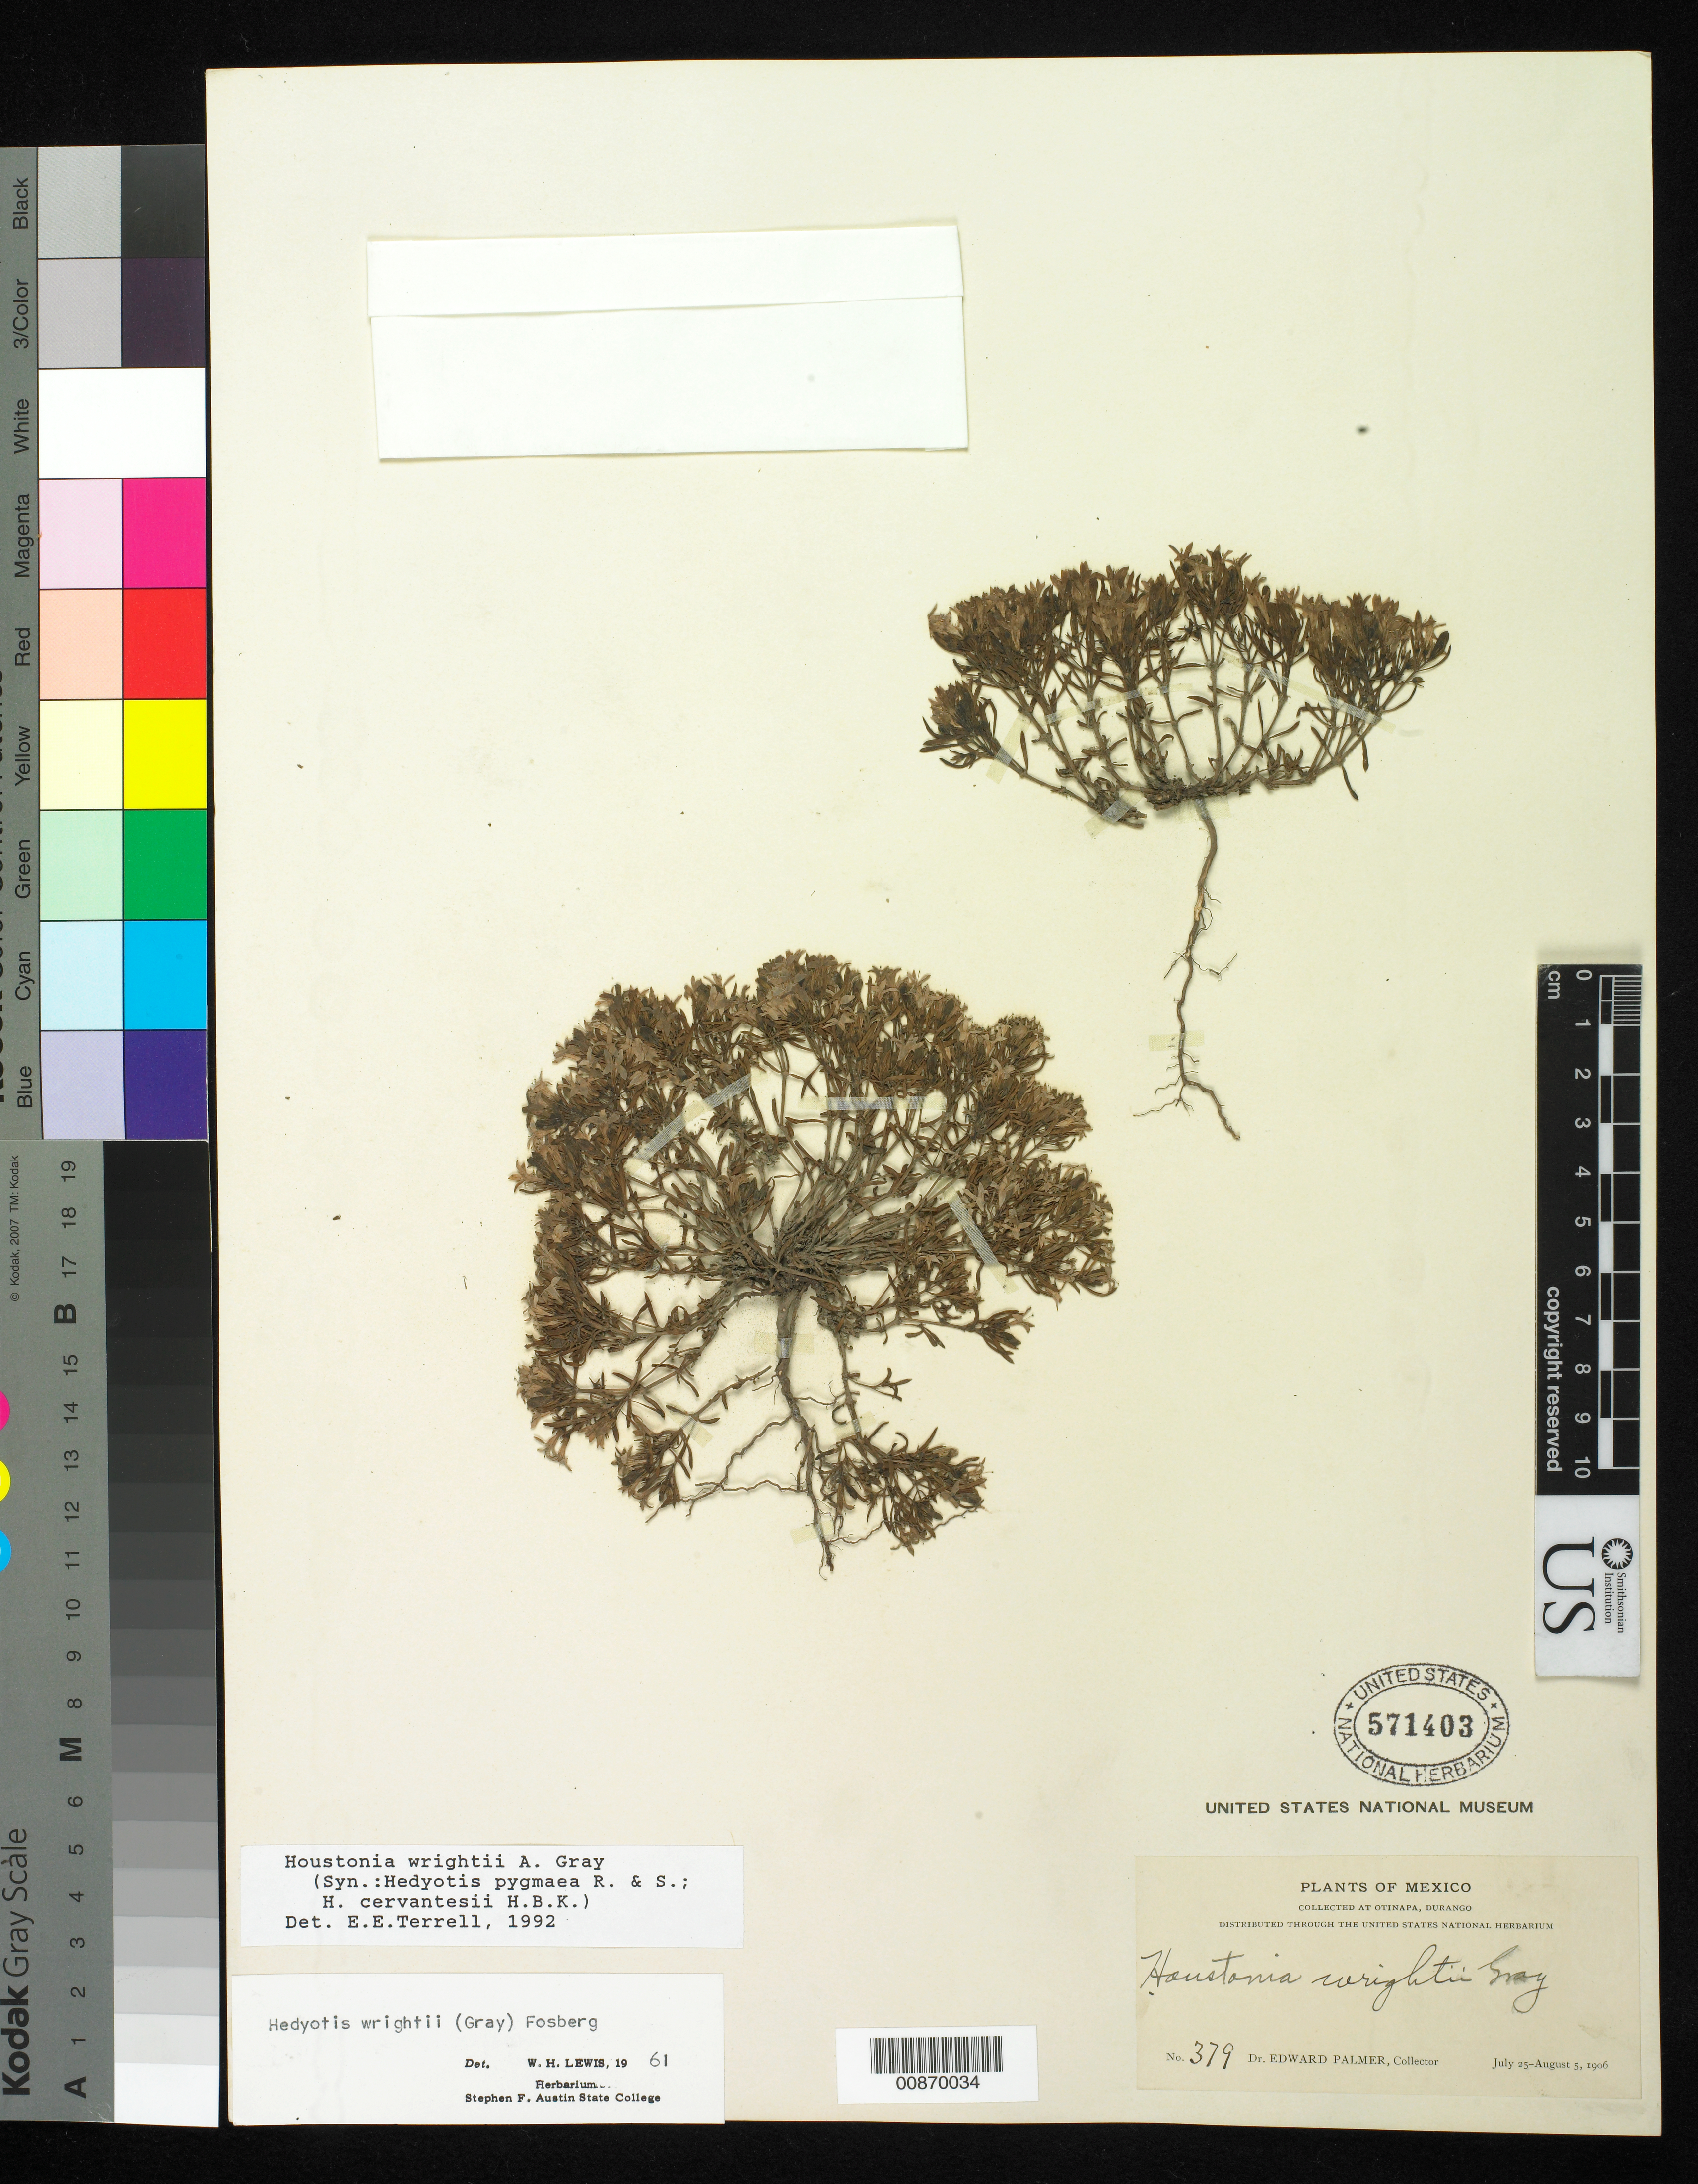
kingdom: Plantae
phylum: Tracheophyta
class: Magnoliopsida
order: Gentianales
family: Rubiaceae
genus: Houstonia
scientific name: Houstonia wrightii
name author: (A. Gray) A. Gray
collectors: E. Palmer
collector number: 379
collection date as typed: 25 Jul 1906 to 05 Aug 1906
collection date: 1906-07-25/1906-08-05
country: Mexico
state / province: Durango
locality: Otinapa, Durango.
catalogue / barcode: US 571403